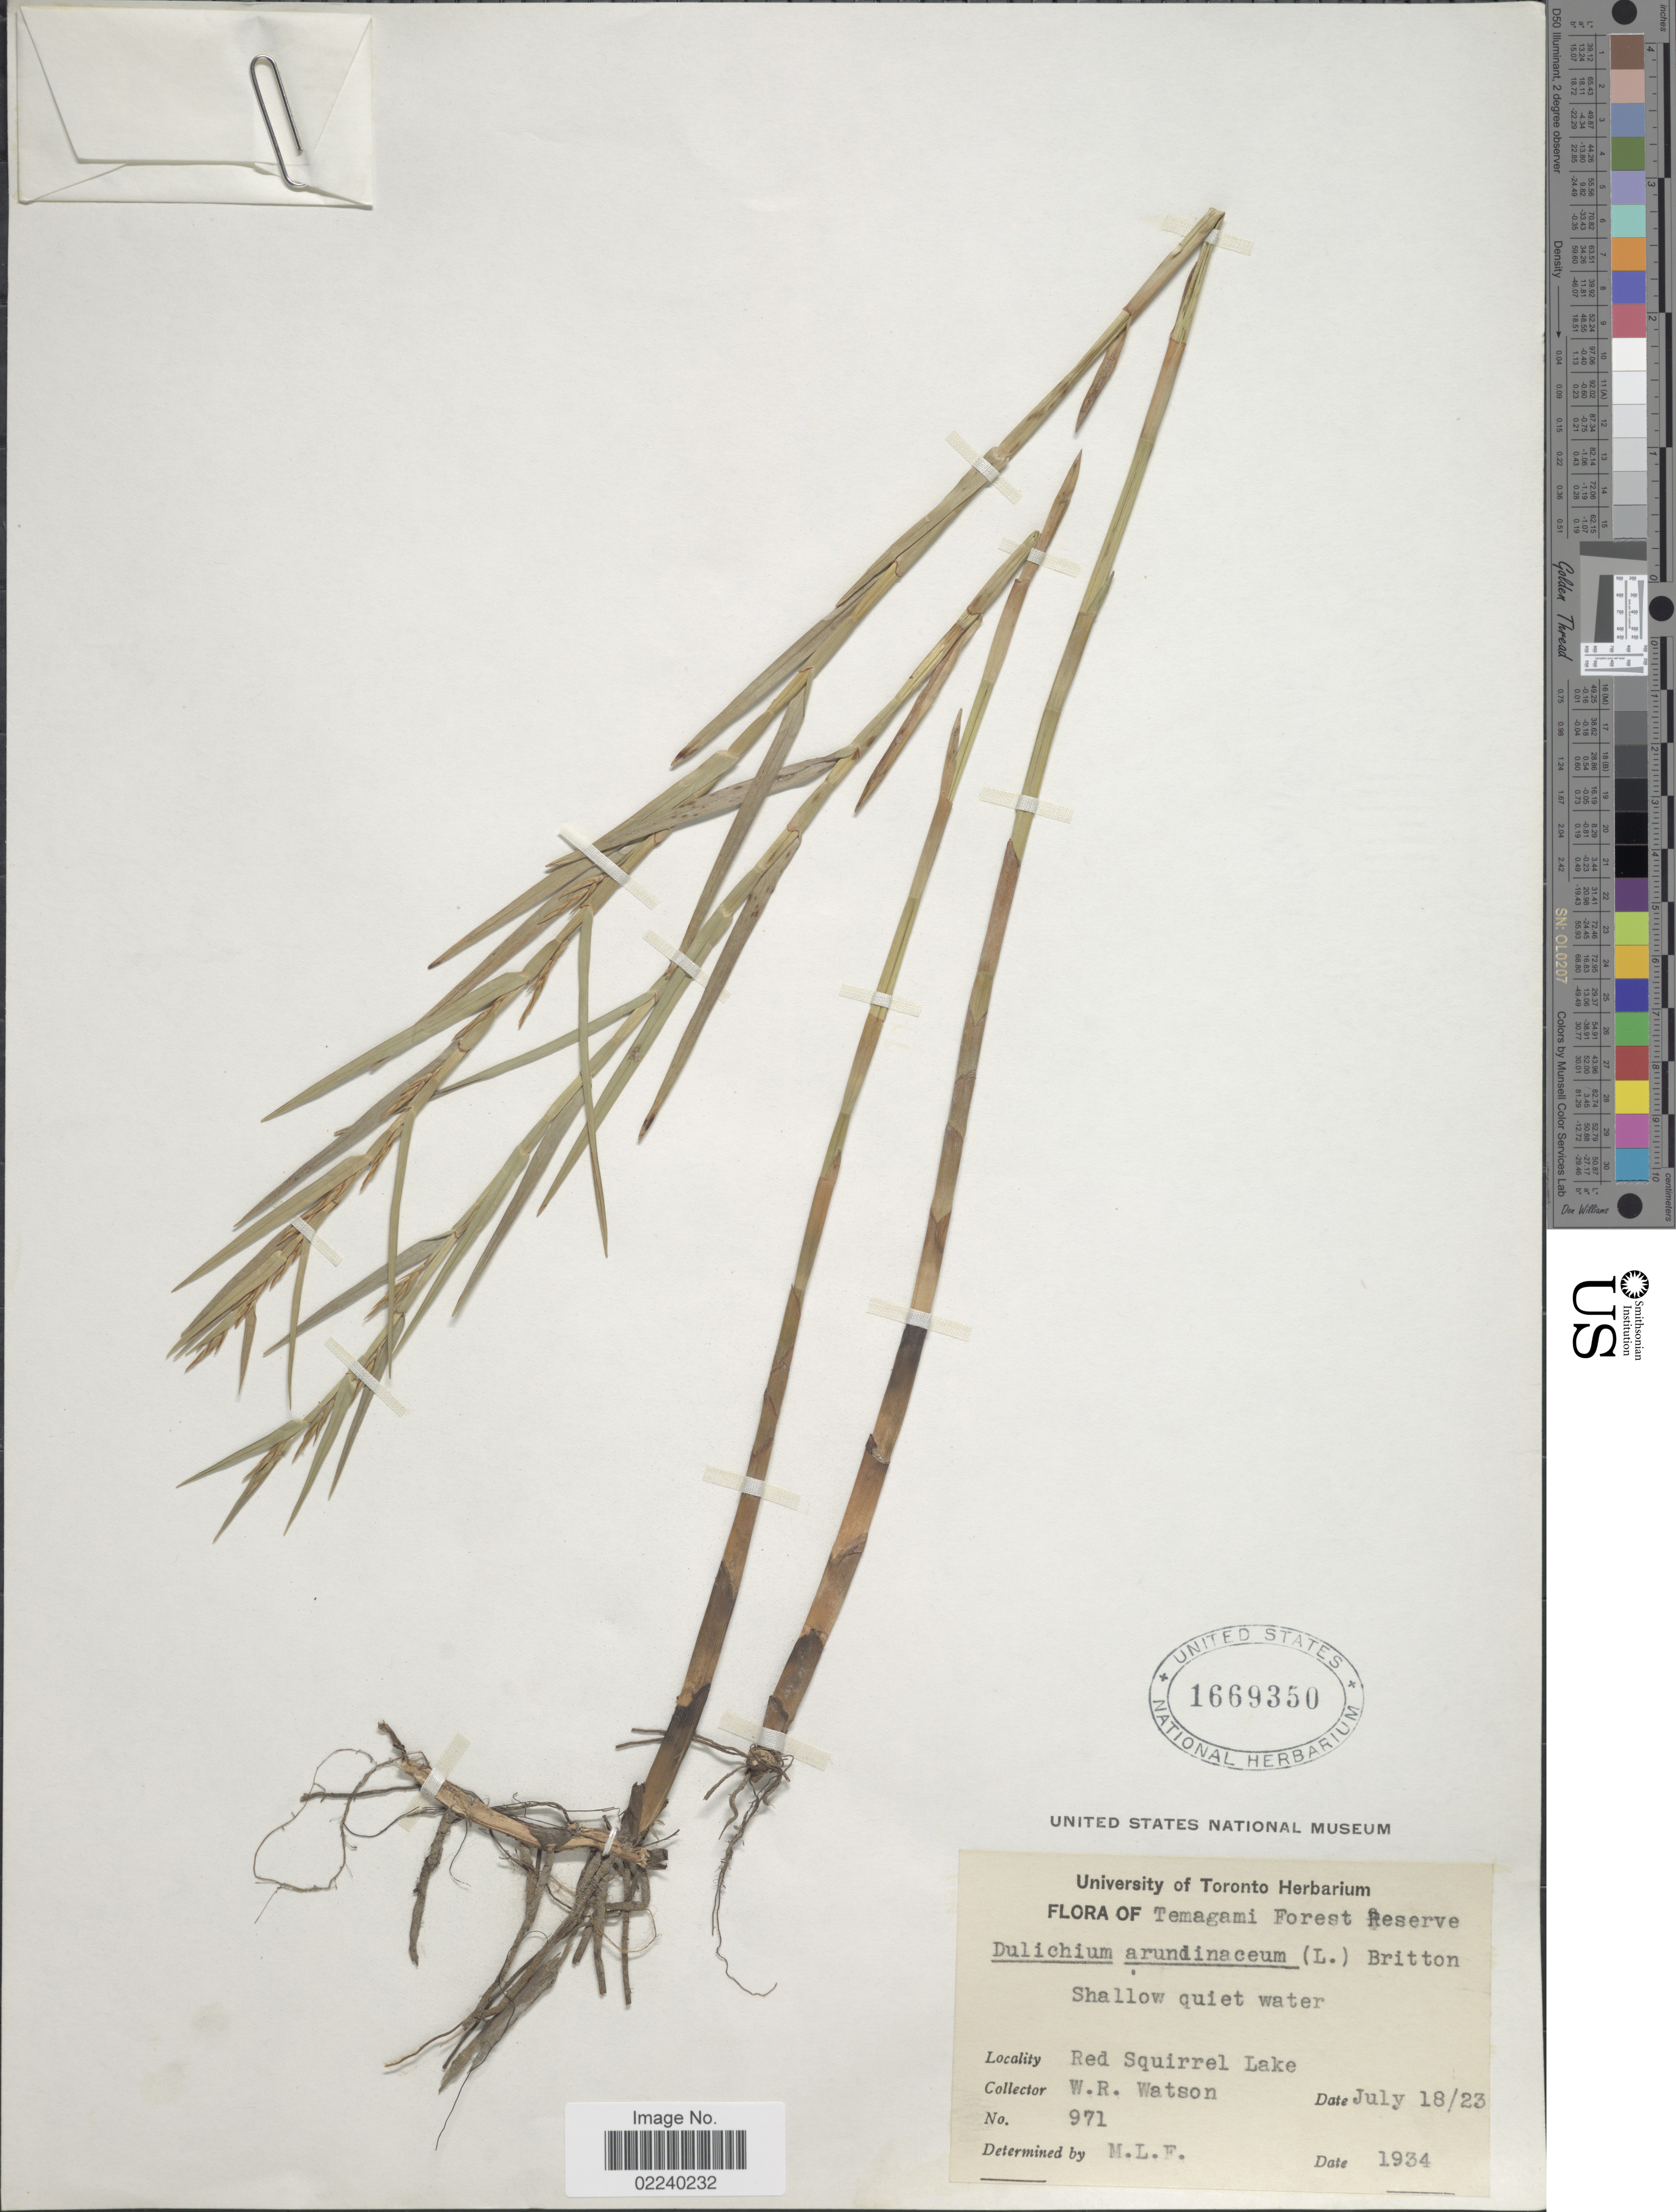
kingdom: Plantae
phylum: Tracheophyta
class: Liliopsida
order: Poales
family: Cyperaceae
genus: Dulichium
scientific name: Dulichium arundinaceum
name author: (L.) Britton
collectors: W. R. Watson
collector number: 971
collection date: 1934-07-18/1934-07-23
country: Canada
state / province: Ontario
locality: Temagami Forest Reserve, Red Squirrel Lake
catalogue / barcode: US 1669350